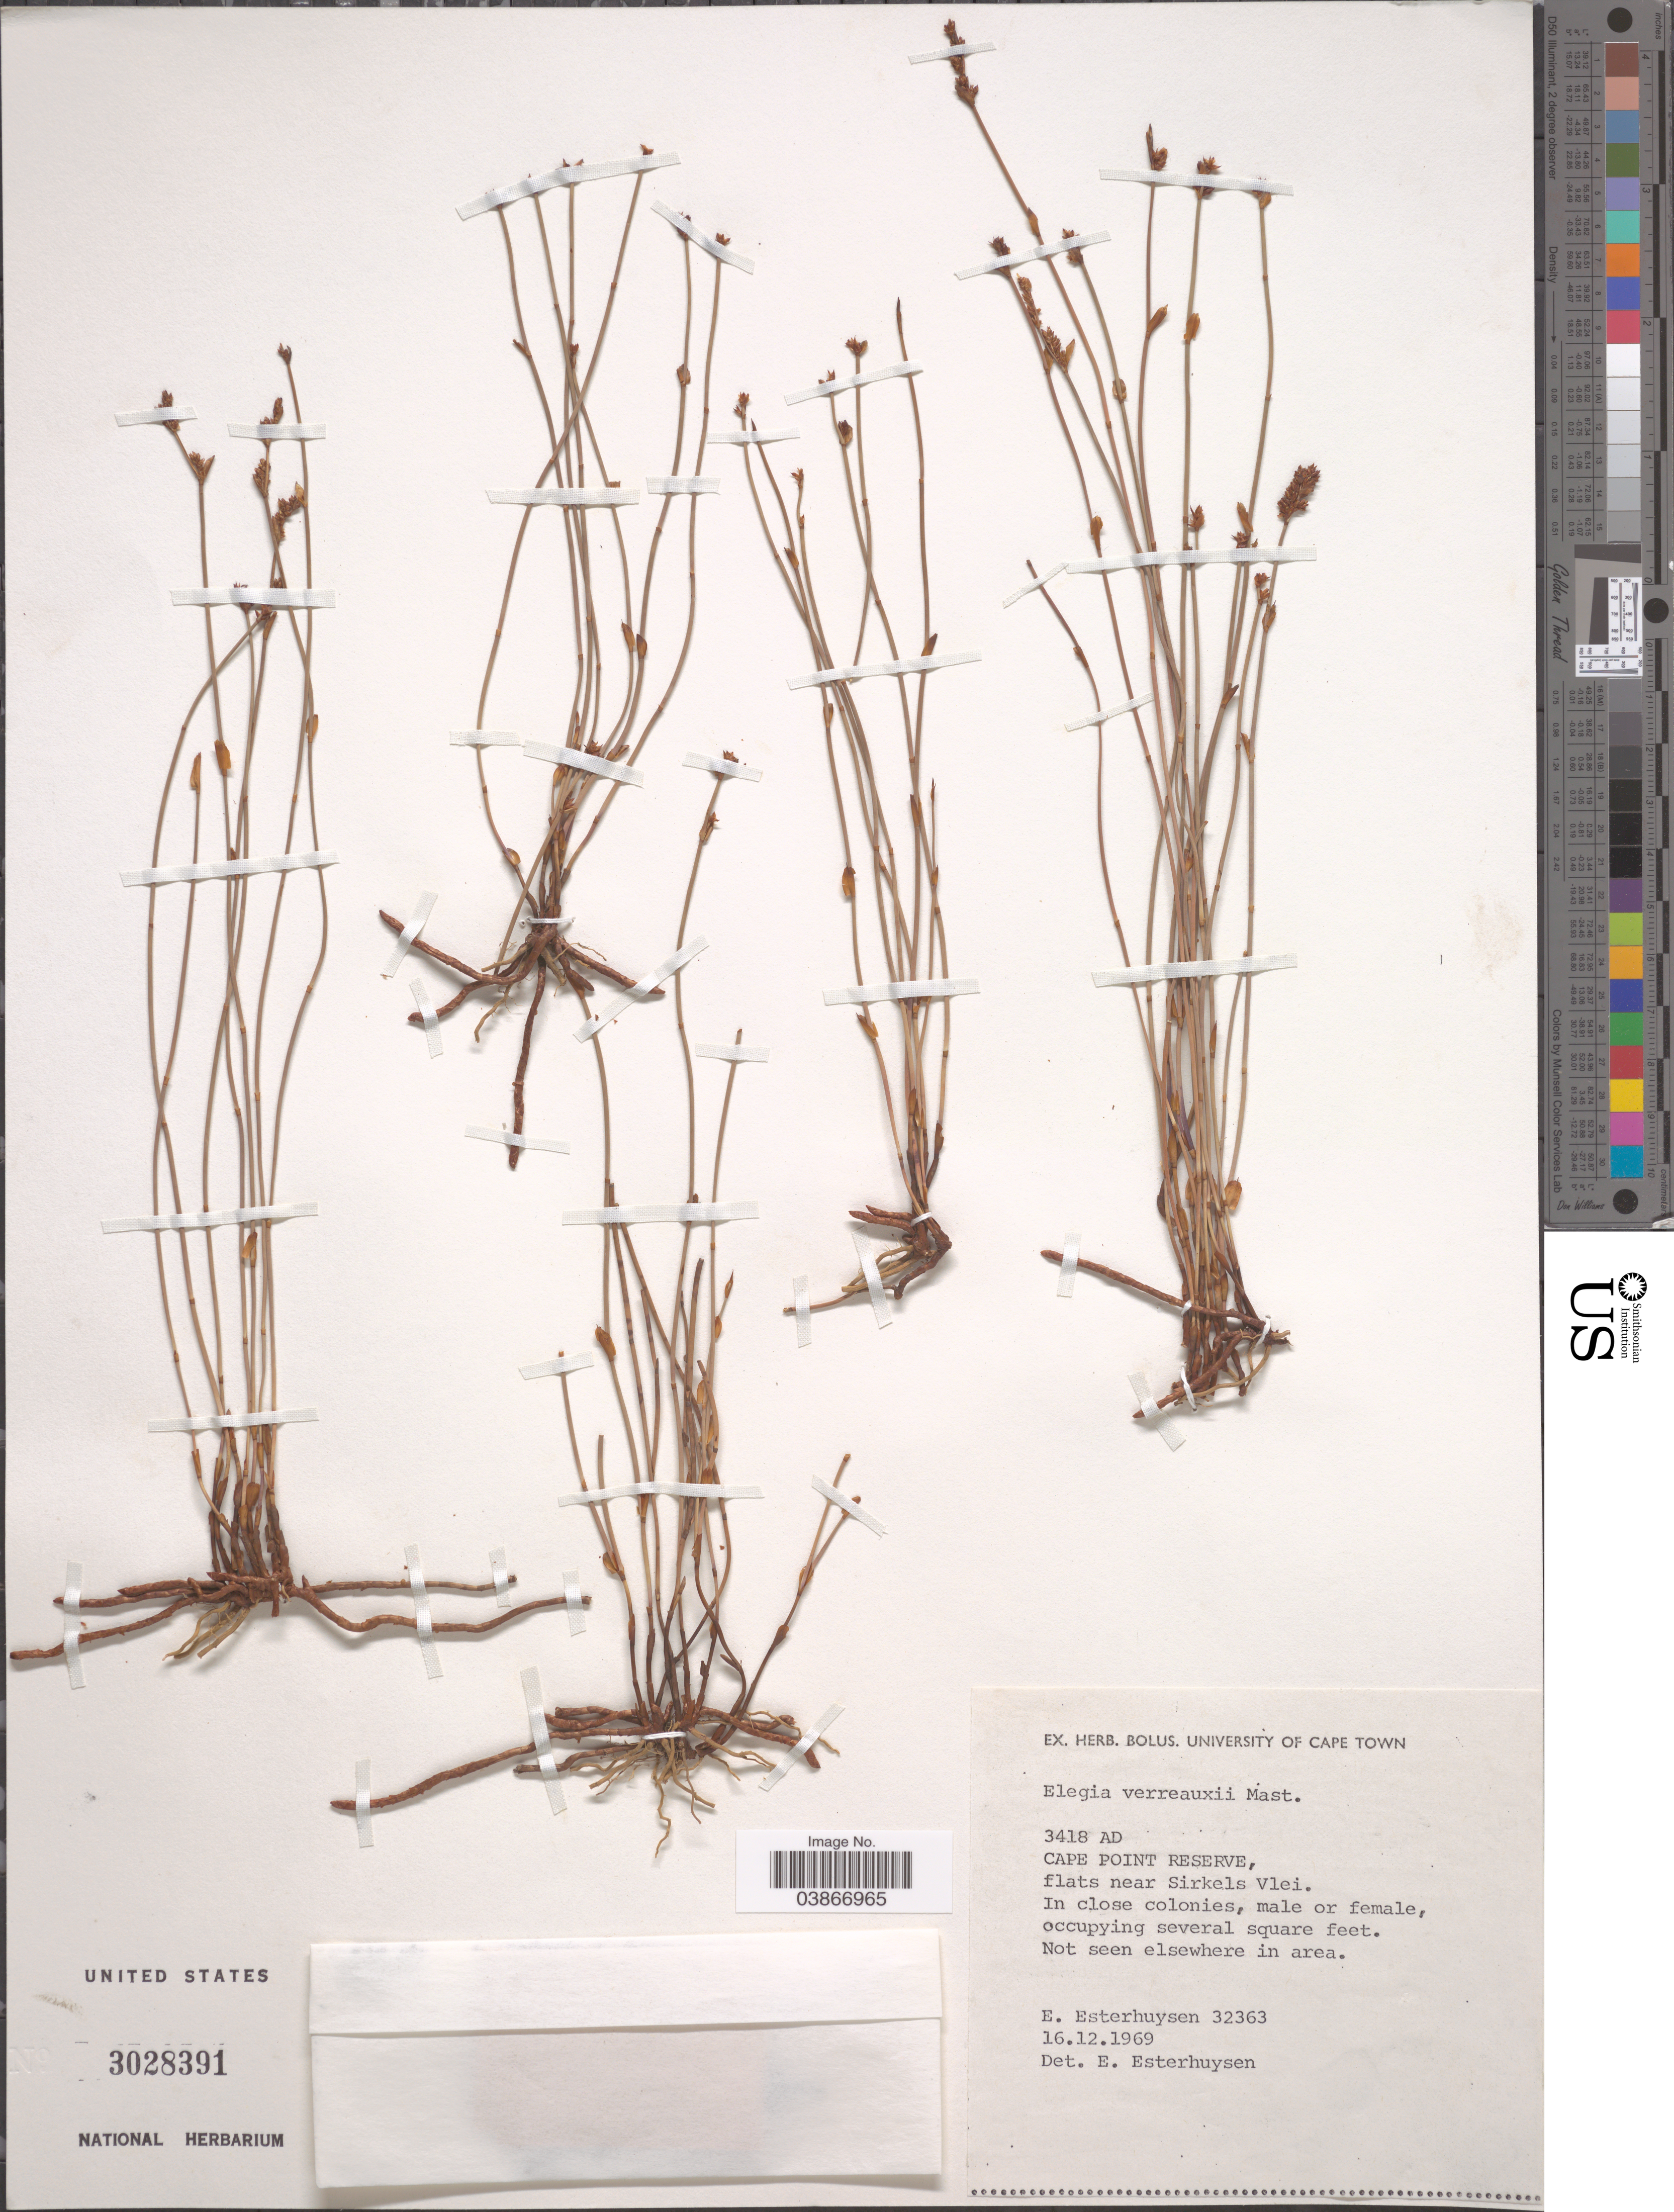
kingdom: Plantae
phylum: Tracheophyta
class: Liliopsida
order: Poales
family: Restionaceae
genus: Elegia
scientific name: Elegia verreauxii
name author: Mast.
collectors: E. E. Esterhuysen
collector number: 32363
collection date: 1969-12-16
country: South Africa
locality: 3418 AD. Cape Point Reserve, flats near Sirkels Vlei.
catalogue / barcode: US 3028391